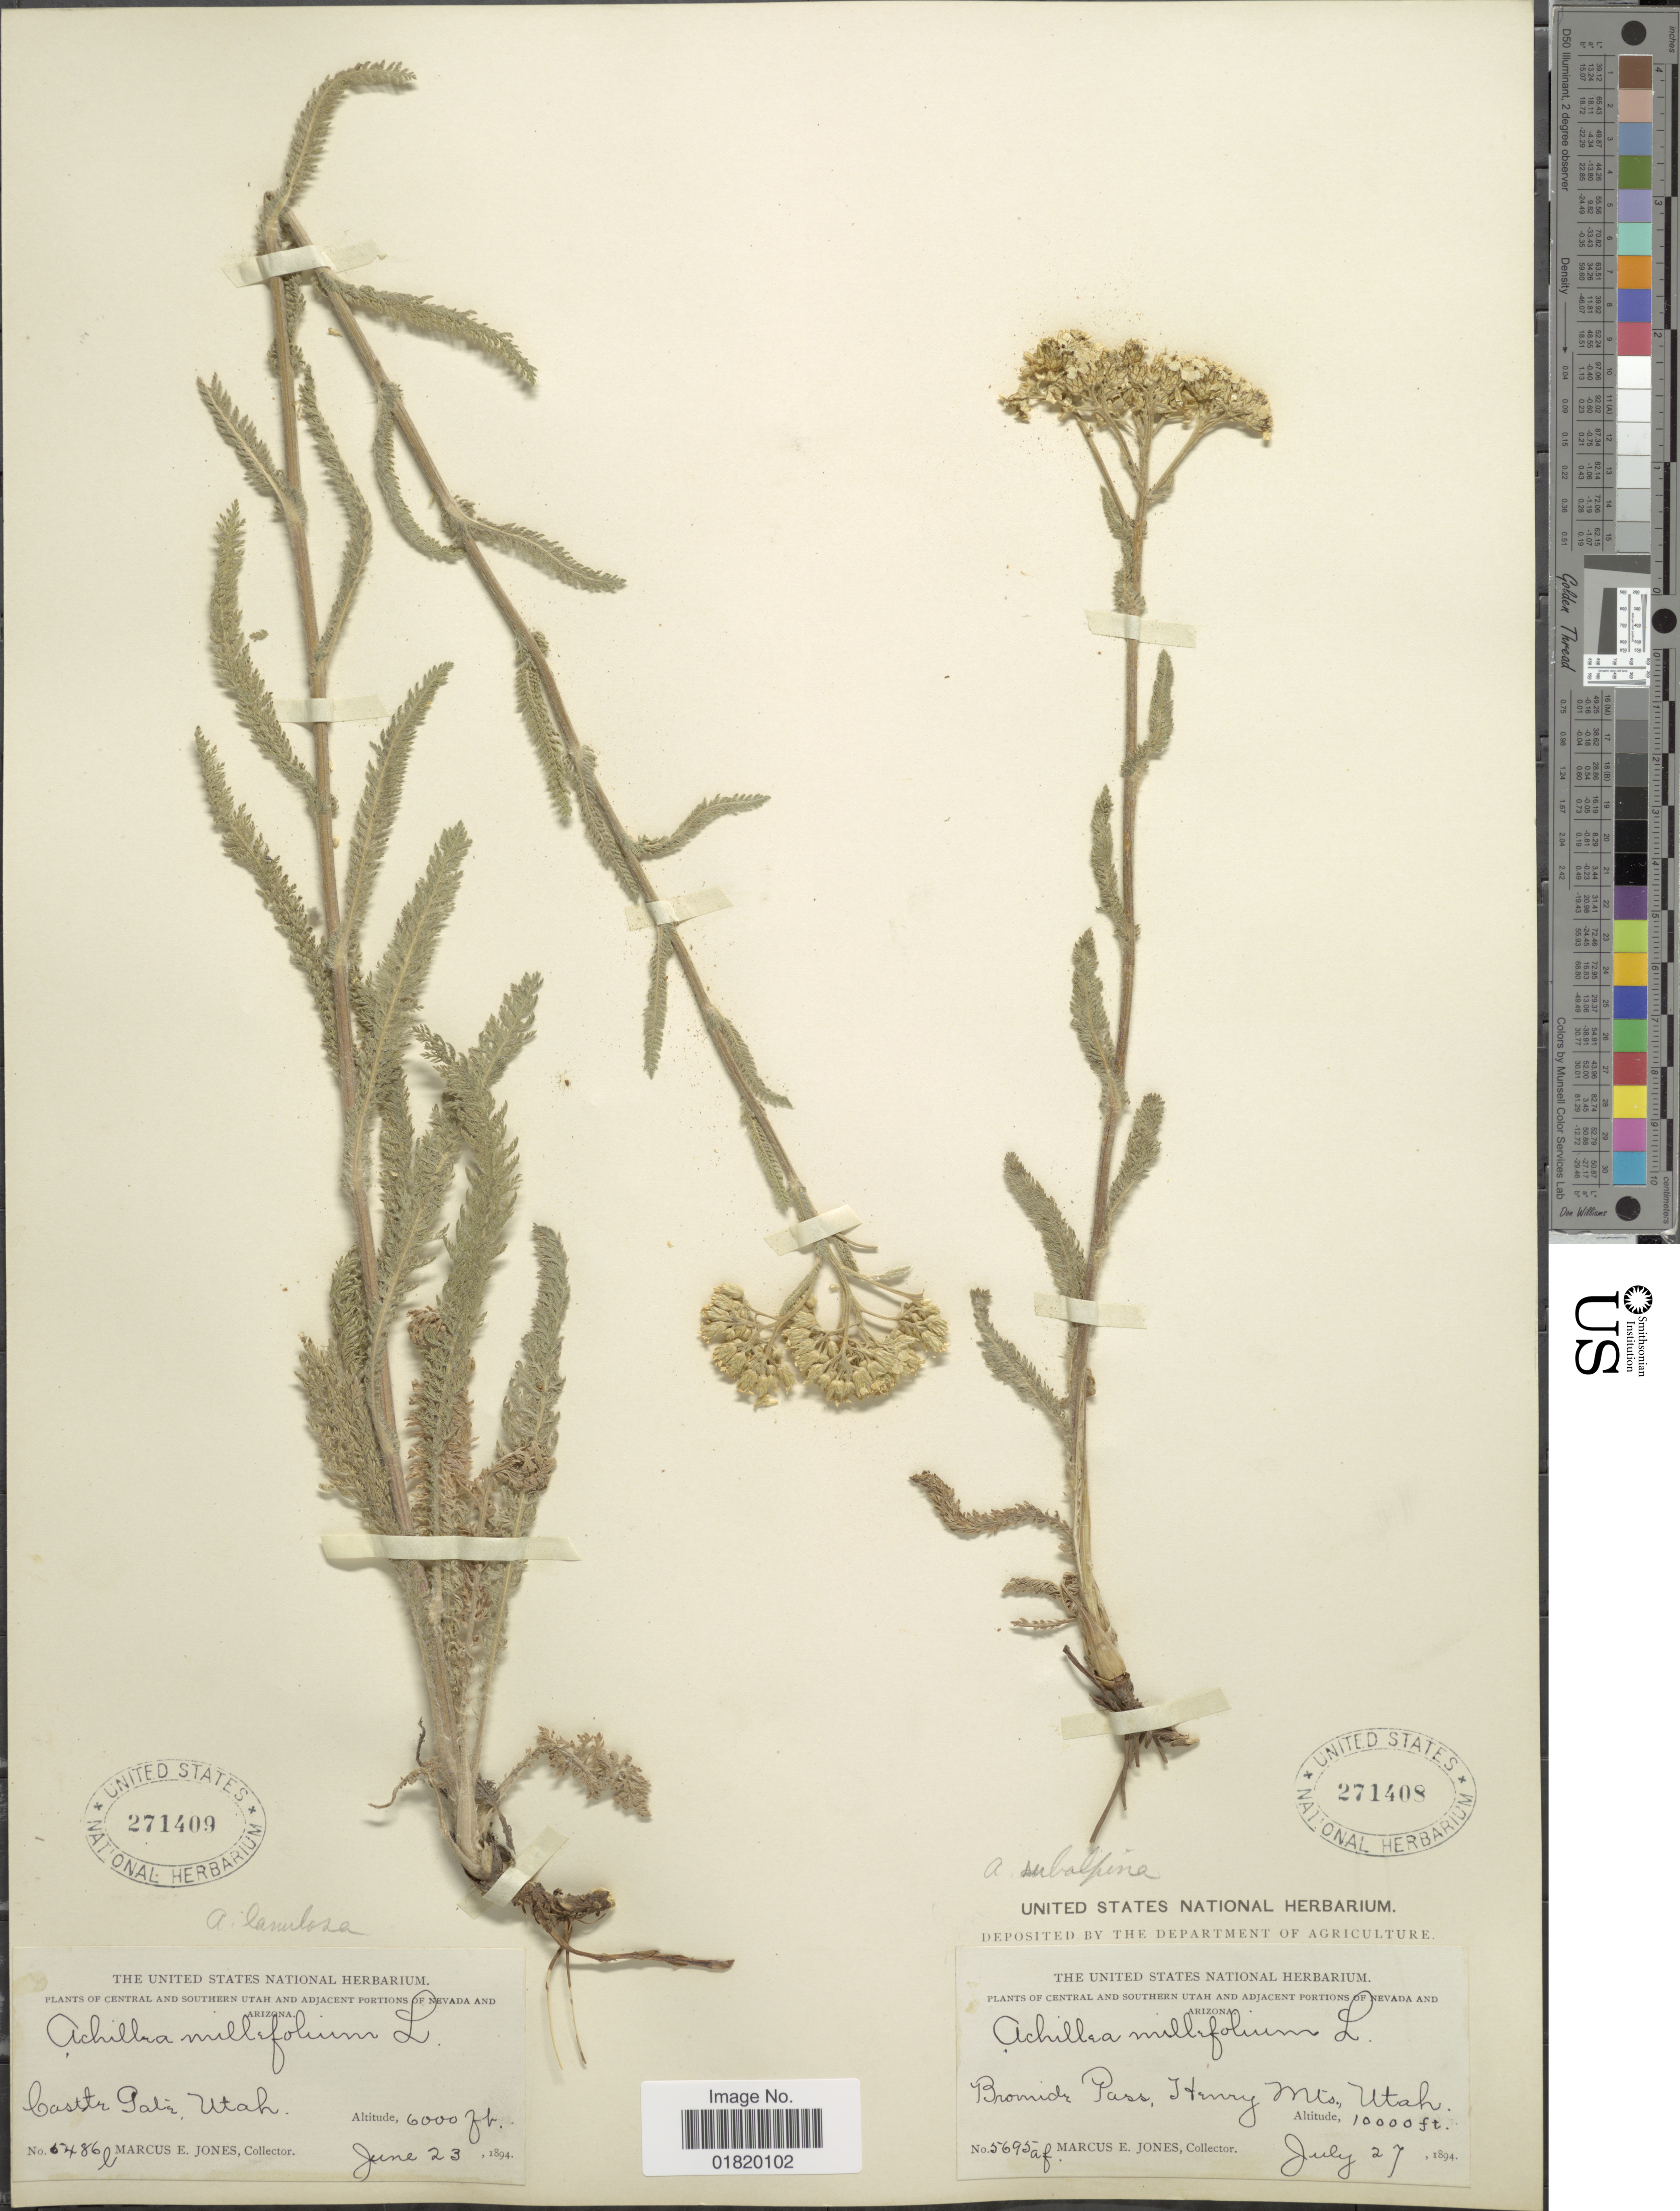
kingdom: Plantae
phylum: Tracheophyta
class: Magnoliopsida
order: Asterales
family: Asteraceae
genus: Achillea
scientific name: Achillea lanulosa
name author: Nutt.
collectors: M. E. Jones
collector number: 5486l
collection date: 1894-06-23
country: United States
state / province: Utah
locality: Central and Southern Utah. Castle Gate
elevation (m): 1829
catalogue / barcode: US 271409-2